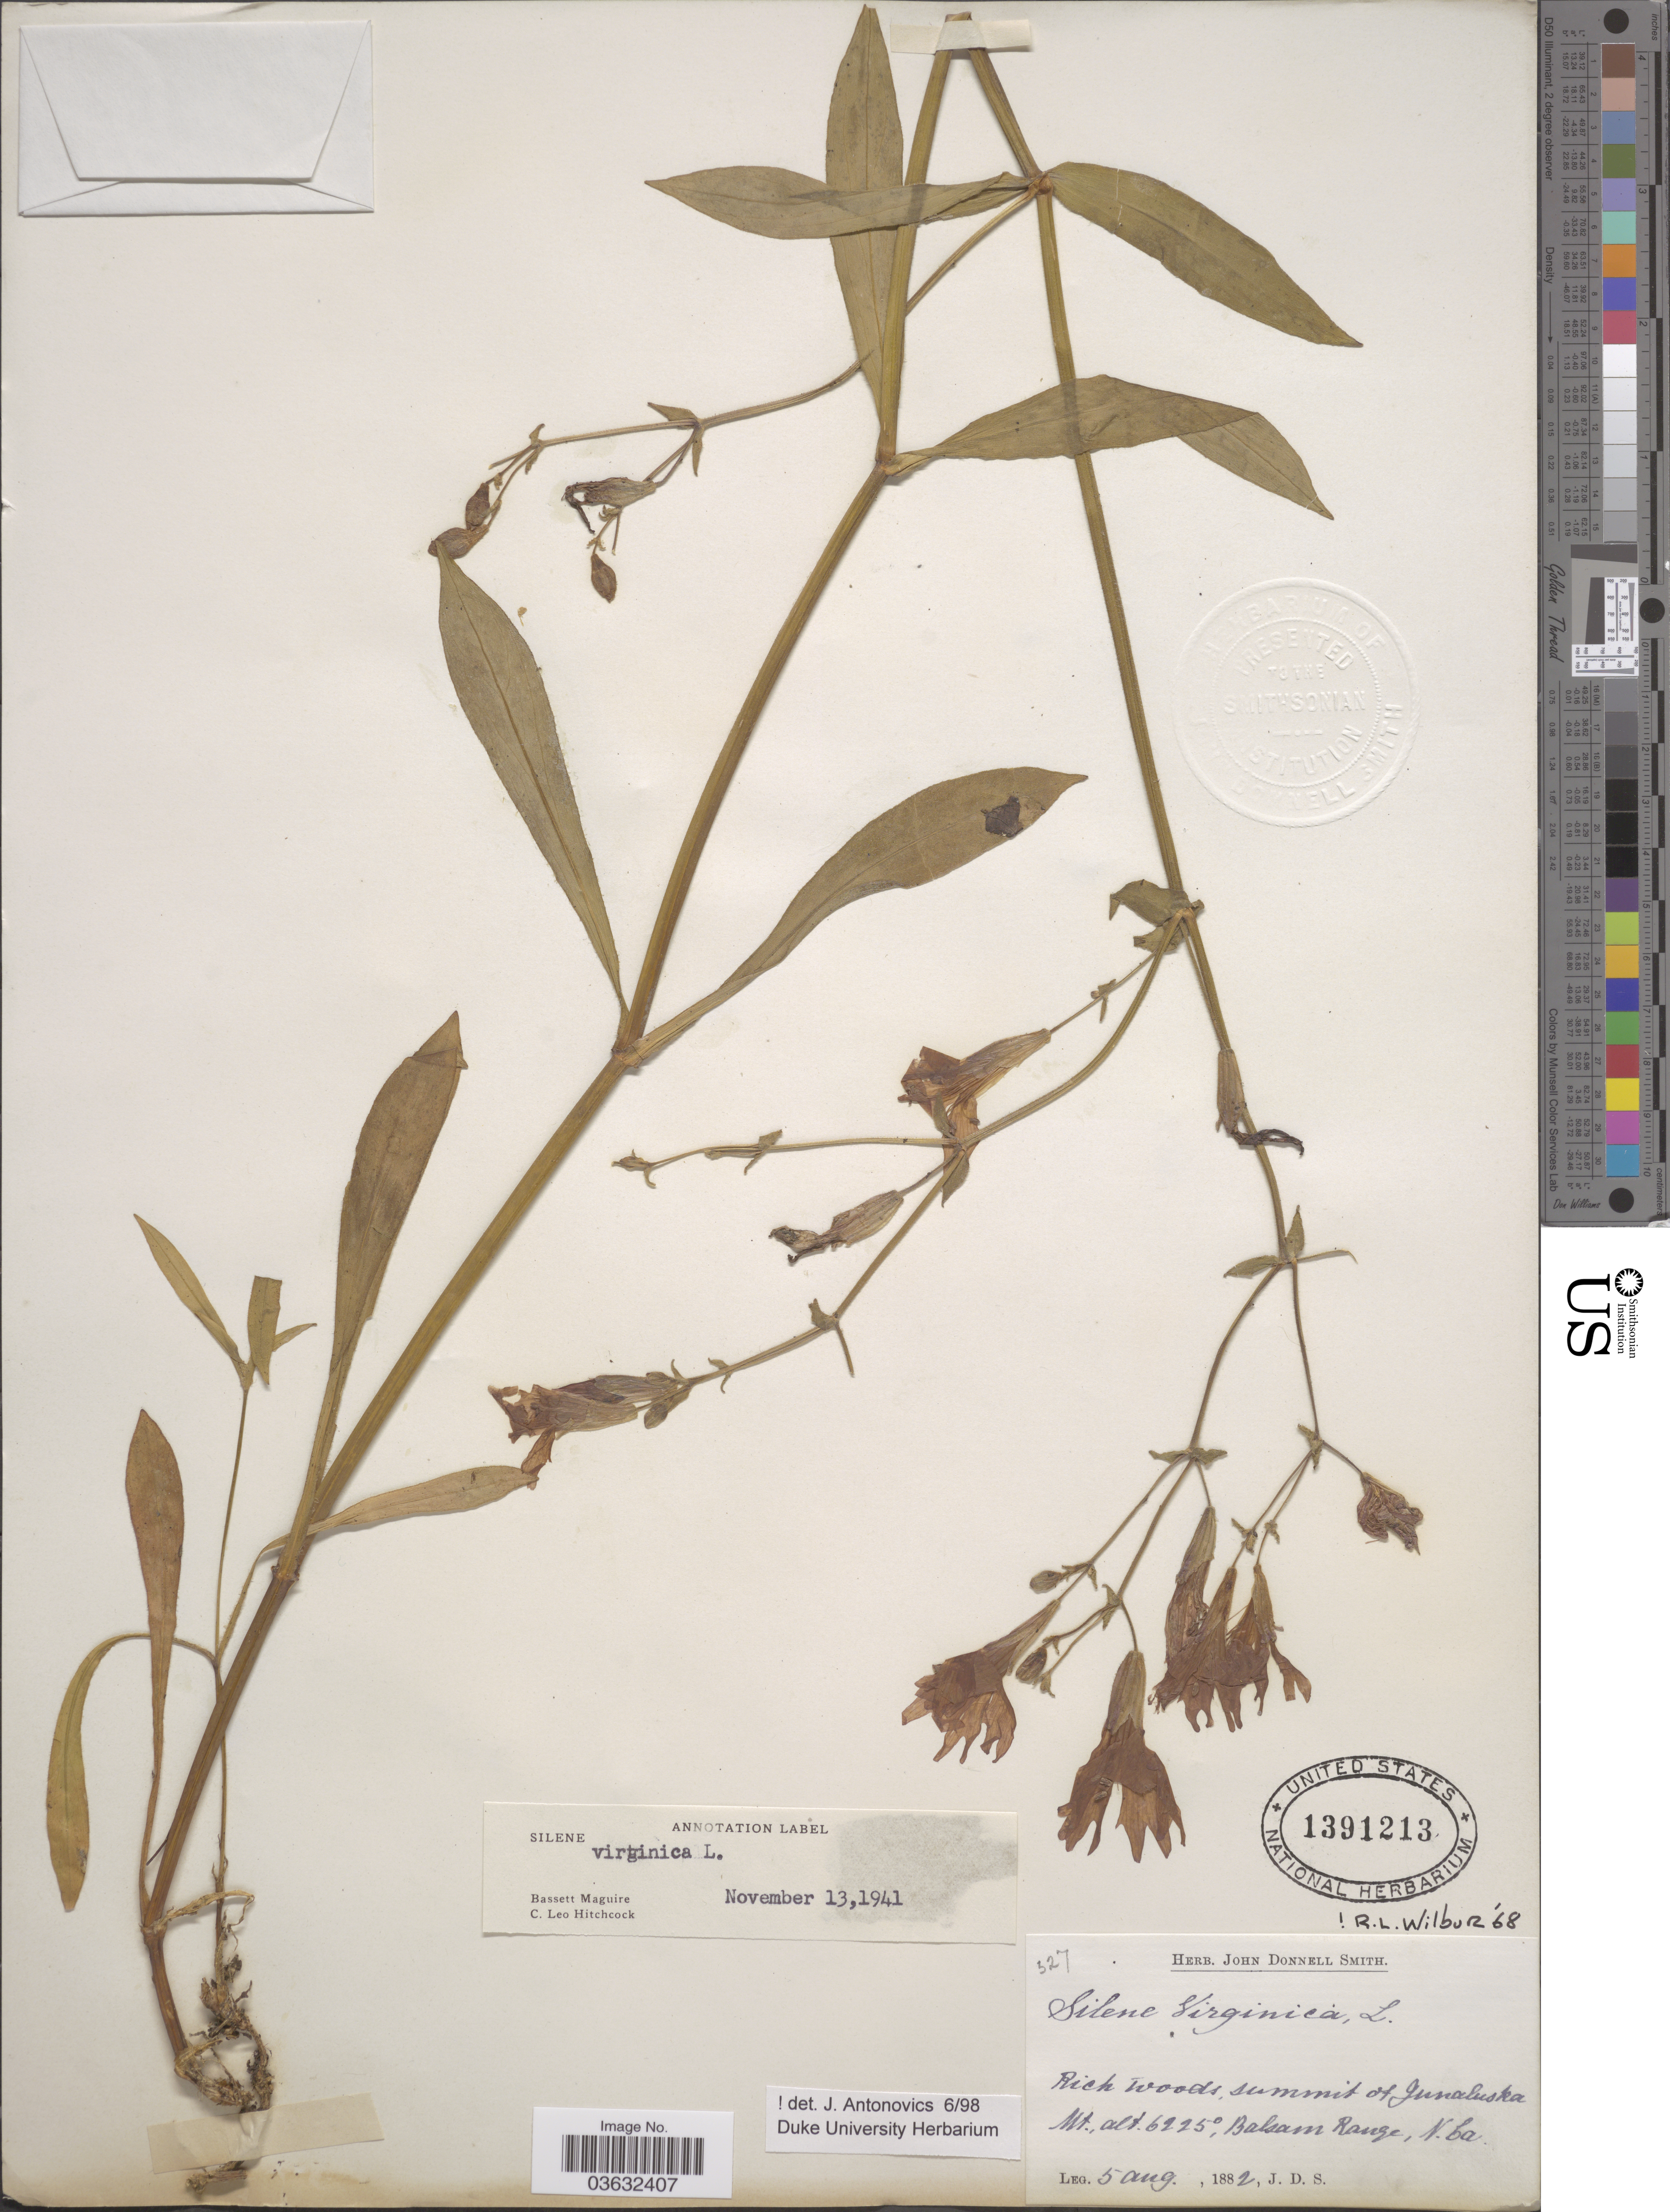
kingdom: Plantae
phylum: Tracheophyta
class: Magnoliopsida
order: Caryophyllales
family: Caryophyllaceae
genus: Silene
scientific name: Silene virginica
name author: L.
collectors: J. Donnell Smith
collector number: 327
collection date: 1882-08-05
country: United States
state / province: North Carolina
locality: Rich woods, summit of Junaluska Mt., Balsam Range.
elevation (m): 1897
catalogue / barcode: US 1391213